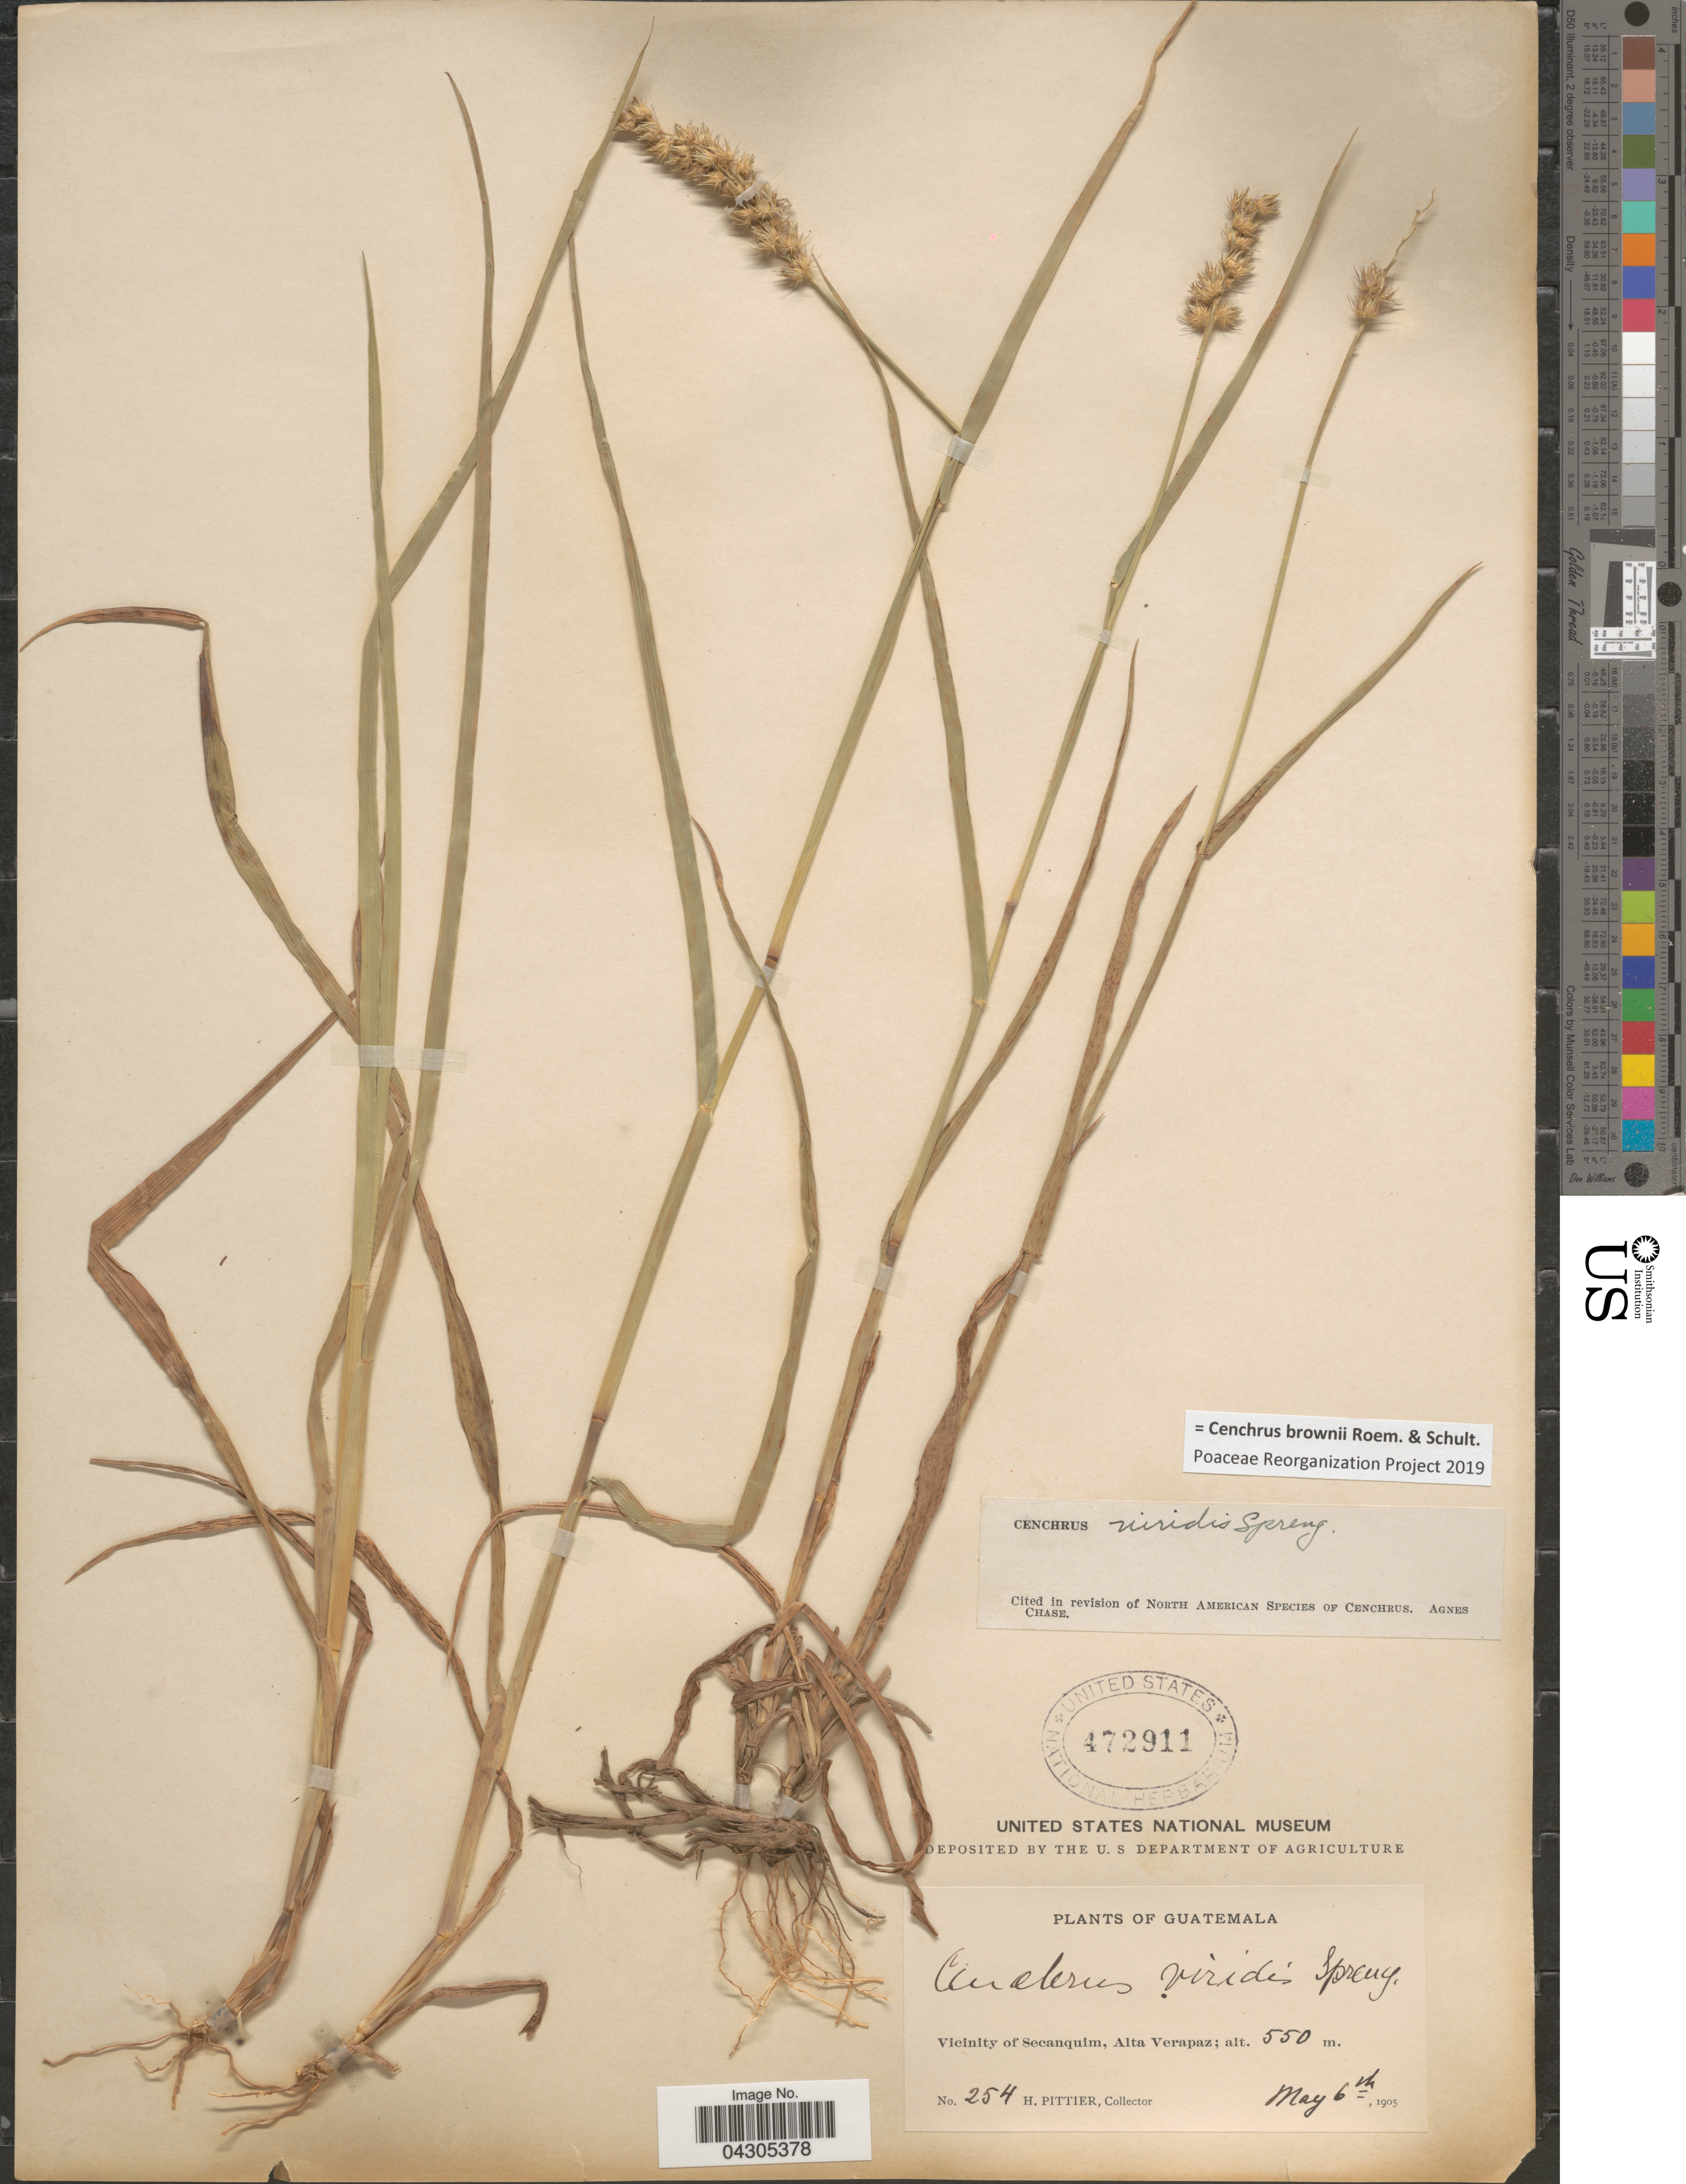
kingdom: Plantae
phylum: Tracheophyta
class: Liliopsida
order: Poales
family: Poaceae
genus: Cenchrus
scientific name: Cenchrus brownii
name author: Roem. & Schult.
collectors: H. F. Pittier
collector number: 254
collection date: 1905-05-06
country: Guatemala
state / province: Alta Verapaz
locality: Vicinity of Secanquim.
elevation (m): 550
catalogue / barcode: US 472911